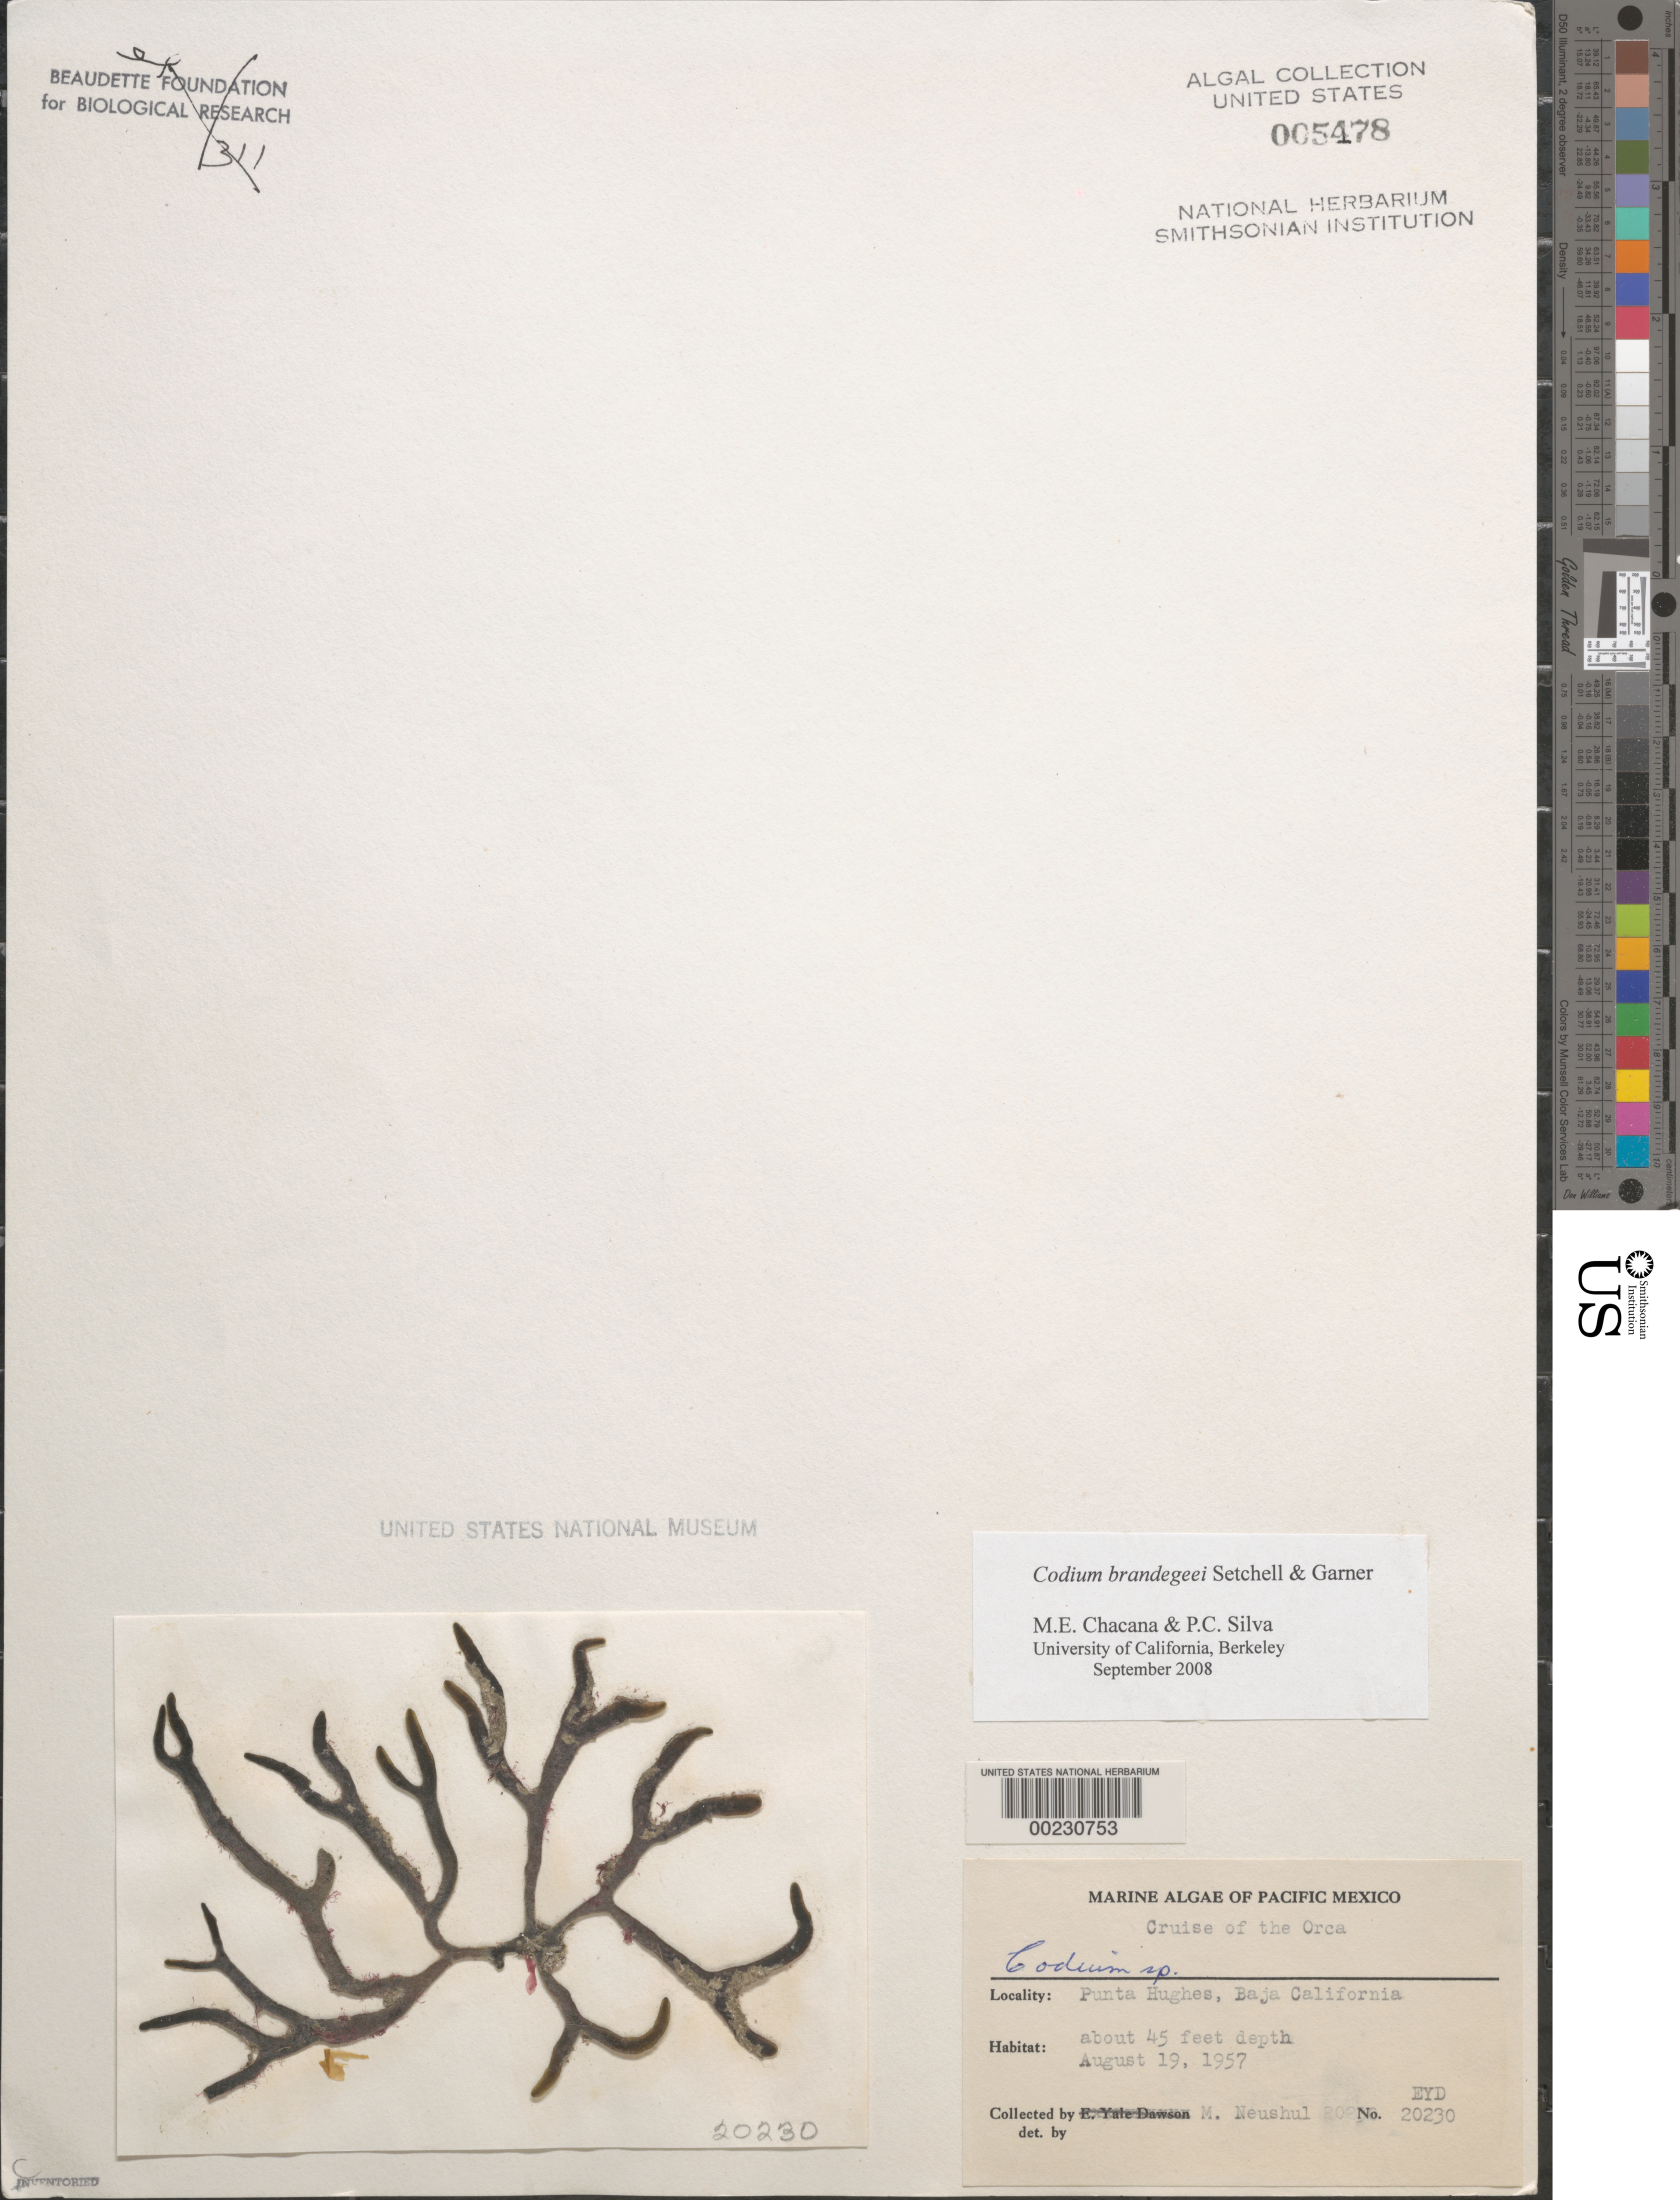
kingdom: Plantae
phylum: Chlorophyta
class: Ulvophyceae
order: Bryopsidales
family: Codiaceae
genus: Codium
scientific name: Codium brandegeei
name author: Setch. & N.L. Gardner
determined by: Chacana, M. E.; Silva, P. C.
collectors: M. Neushul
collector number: EYD 20230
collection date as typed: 19 Aug 1957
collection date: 1957-08-19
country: Mexico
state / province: Baja California Sur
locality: Punta Hughes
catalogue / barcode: US 5478